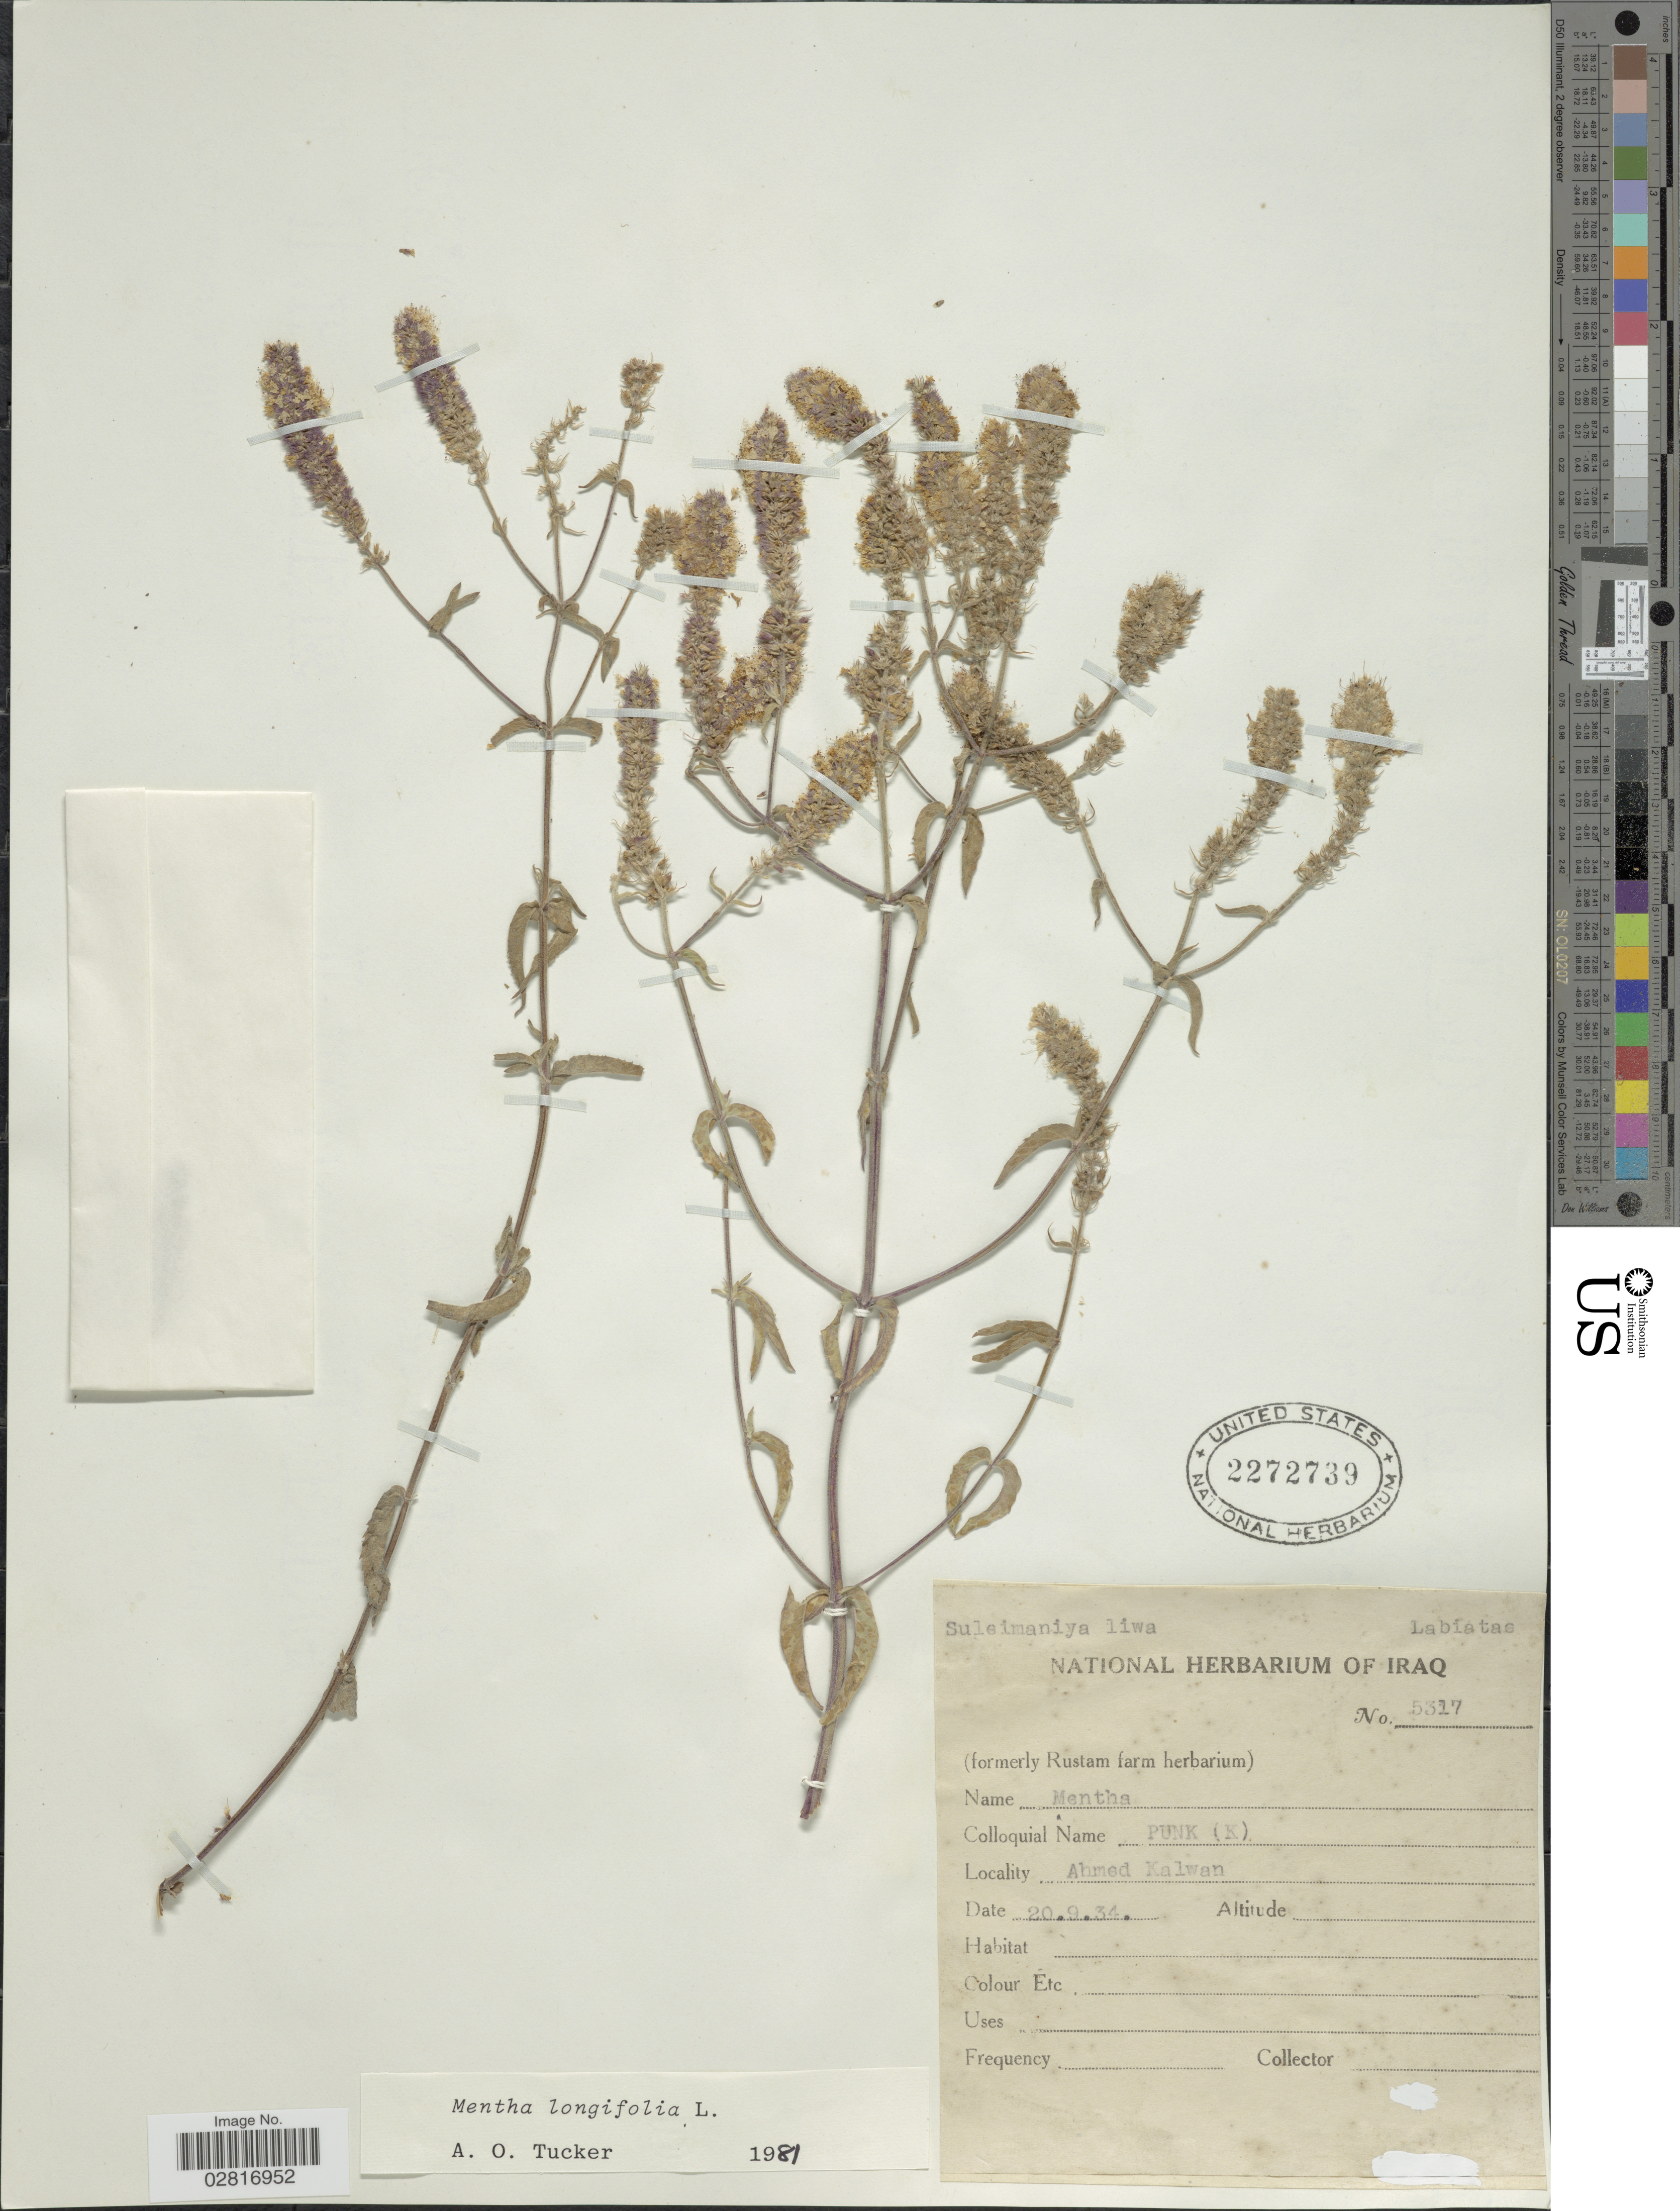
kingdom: Plantae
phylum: Tracheophyta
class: Magnoliopsida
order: Lamiales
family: Lamiaceae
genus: Mentha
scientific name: Mentha longifolia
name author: (L.) L.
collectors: National Herbarium of Iraq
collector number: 5317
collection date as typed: Transcribed d/m/y: 20/9/34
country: Iraq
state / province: As Sulaymānīyah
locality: Suleimaniya liwa, Ahmed Kalwan.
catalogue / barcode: US 2272739